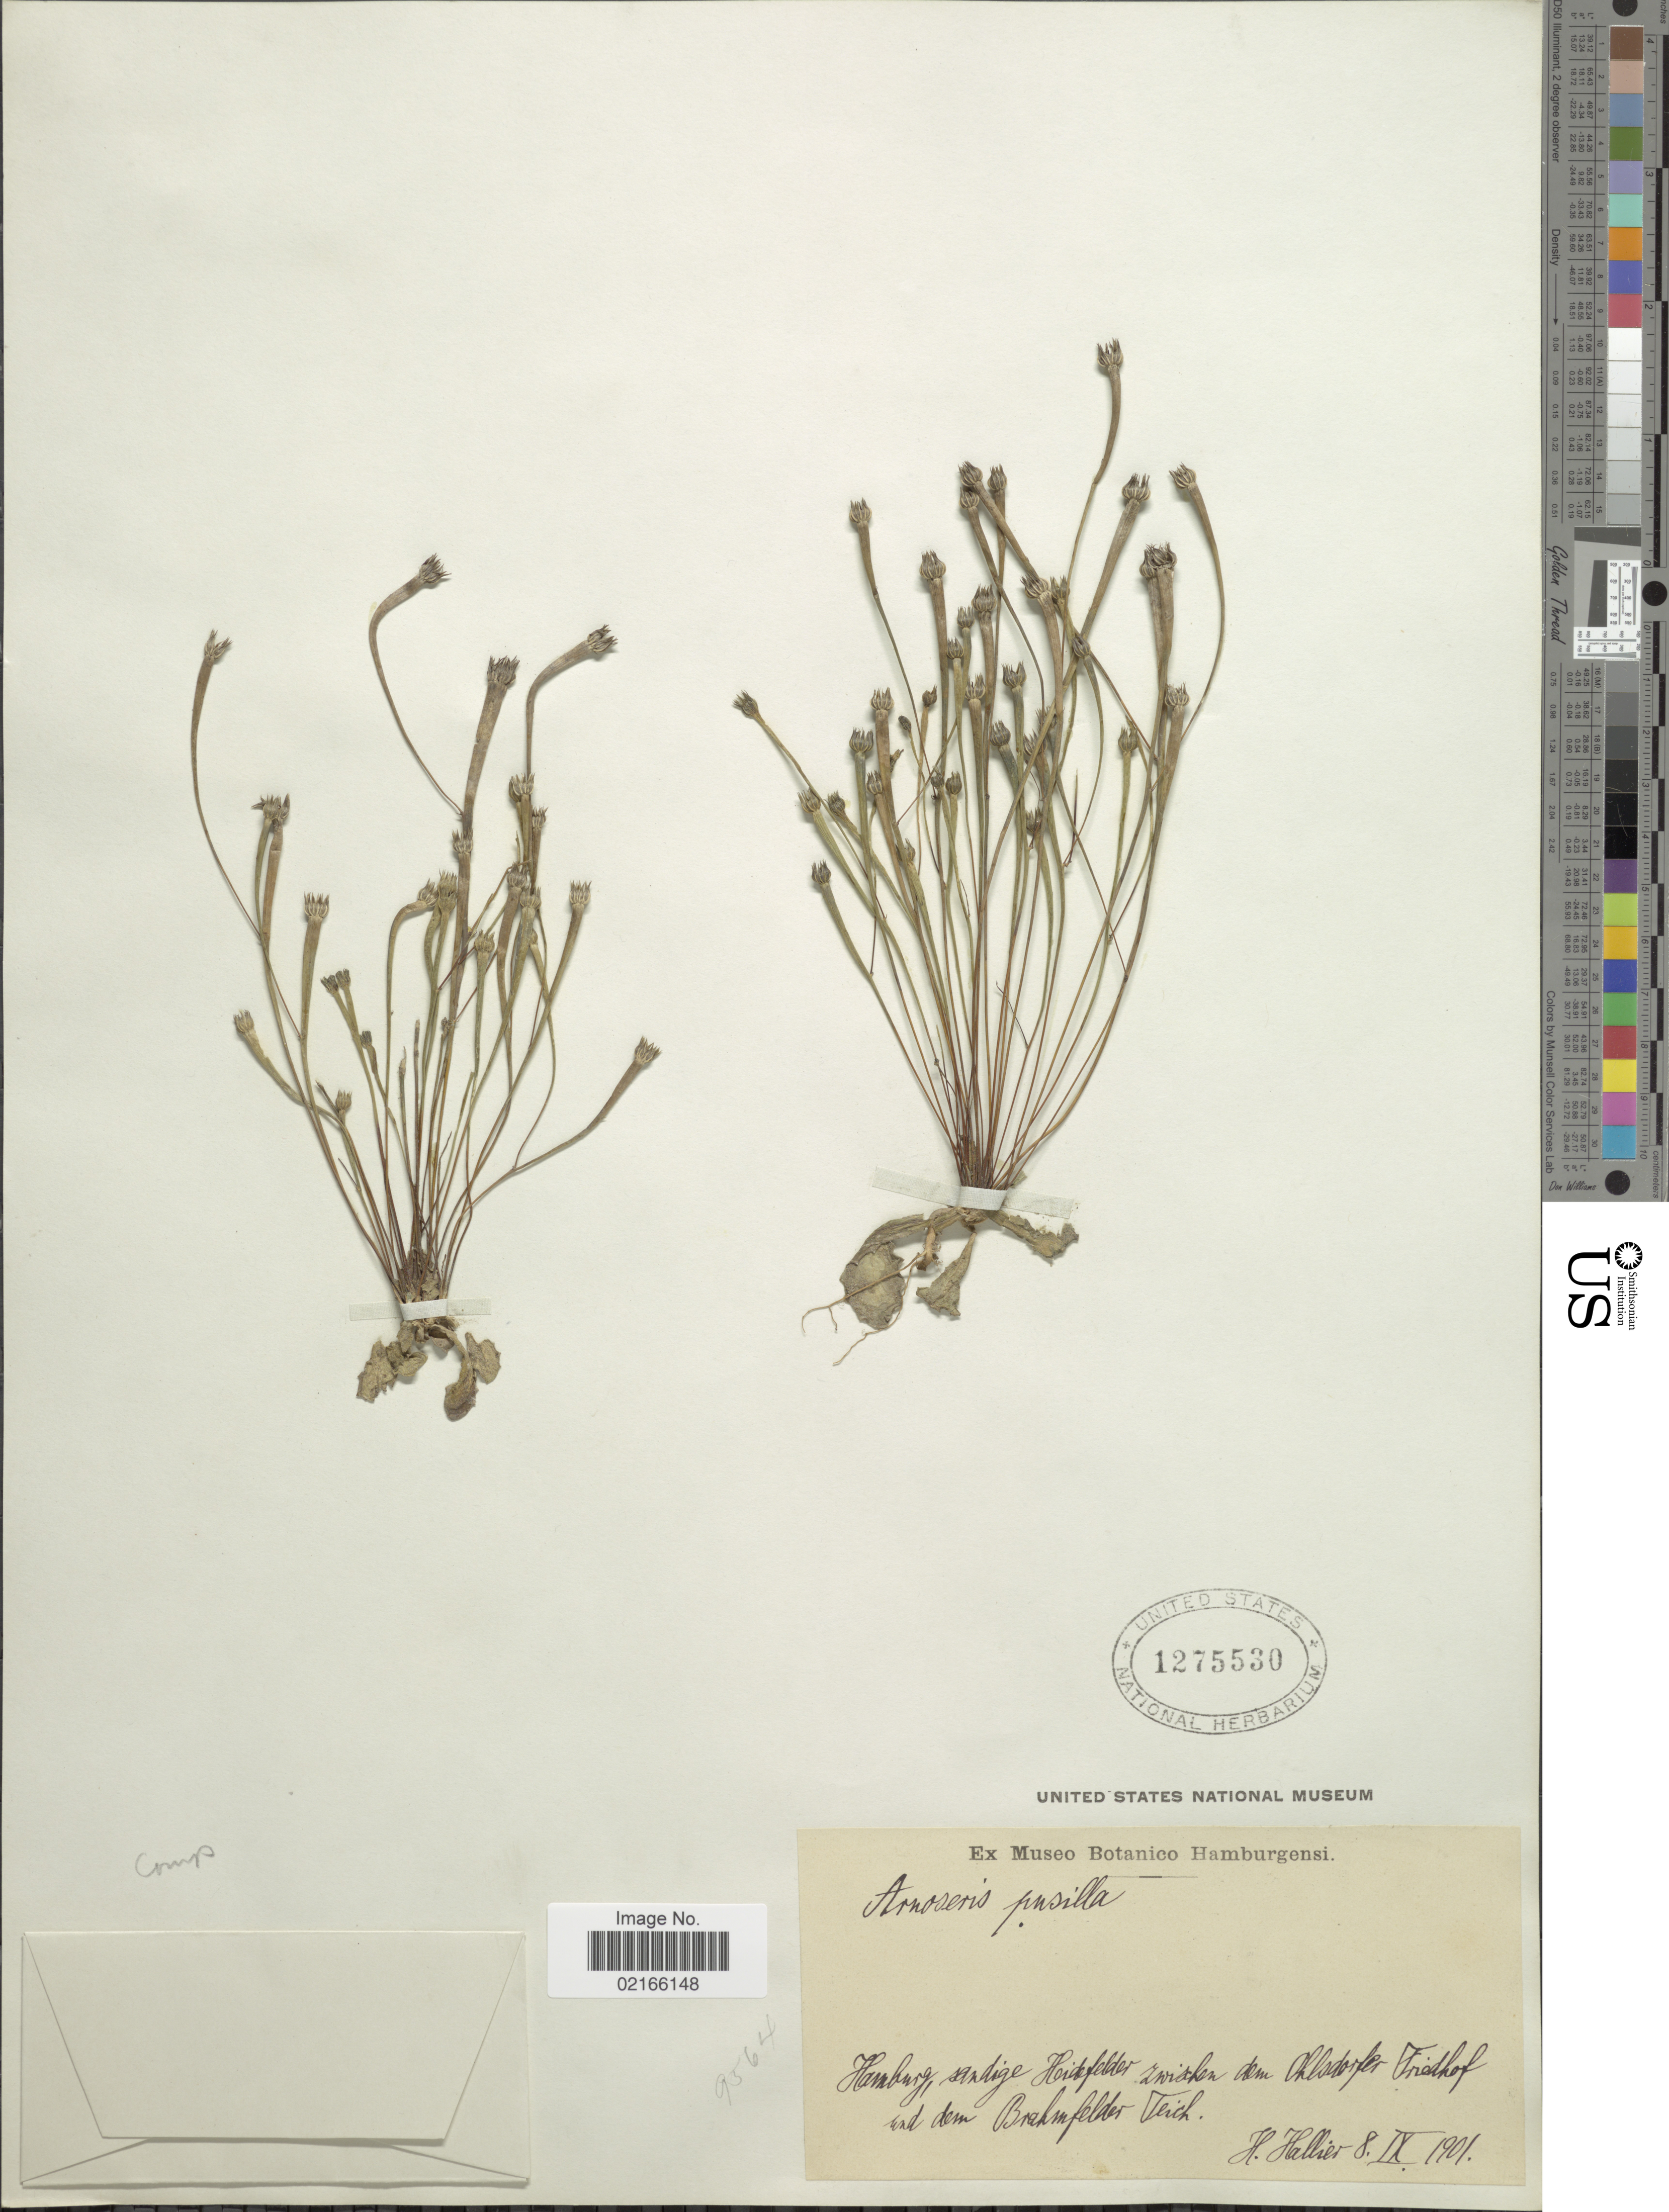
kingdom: Plantae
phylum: Tracheophyta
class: Magnoliopsida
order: Asterales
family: Asteraceae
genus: Arnoseris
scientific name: Arnoseris minima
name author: (L.) Schweigg. & Körte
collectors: H. G. Hallier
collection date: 1901-09-08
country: Germany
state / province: Hamburg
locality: Sandige Heidefelder zwishen dem Choldorfer Fridhof und dem Brahmfelder Teich [interpreted]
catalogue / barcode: US 1275530